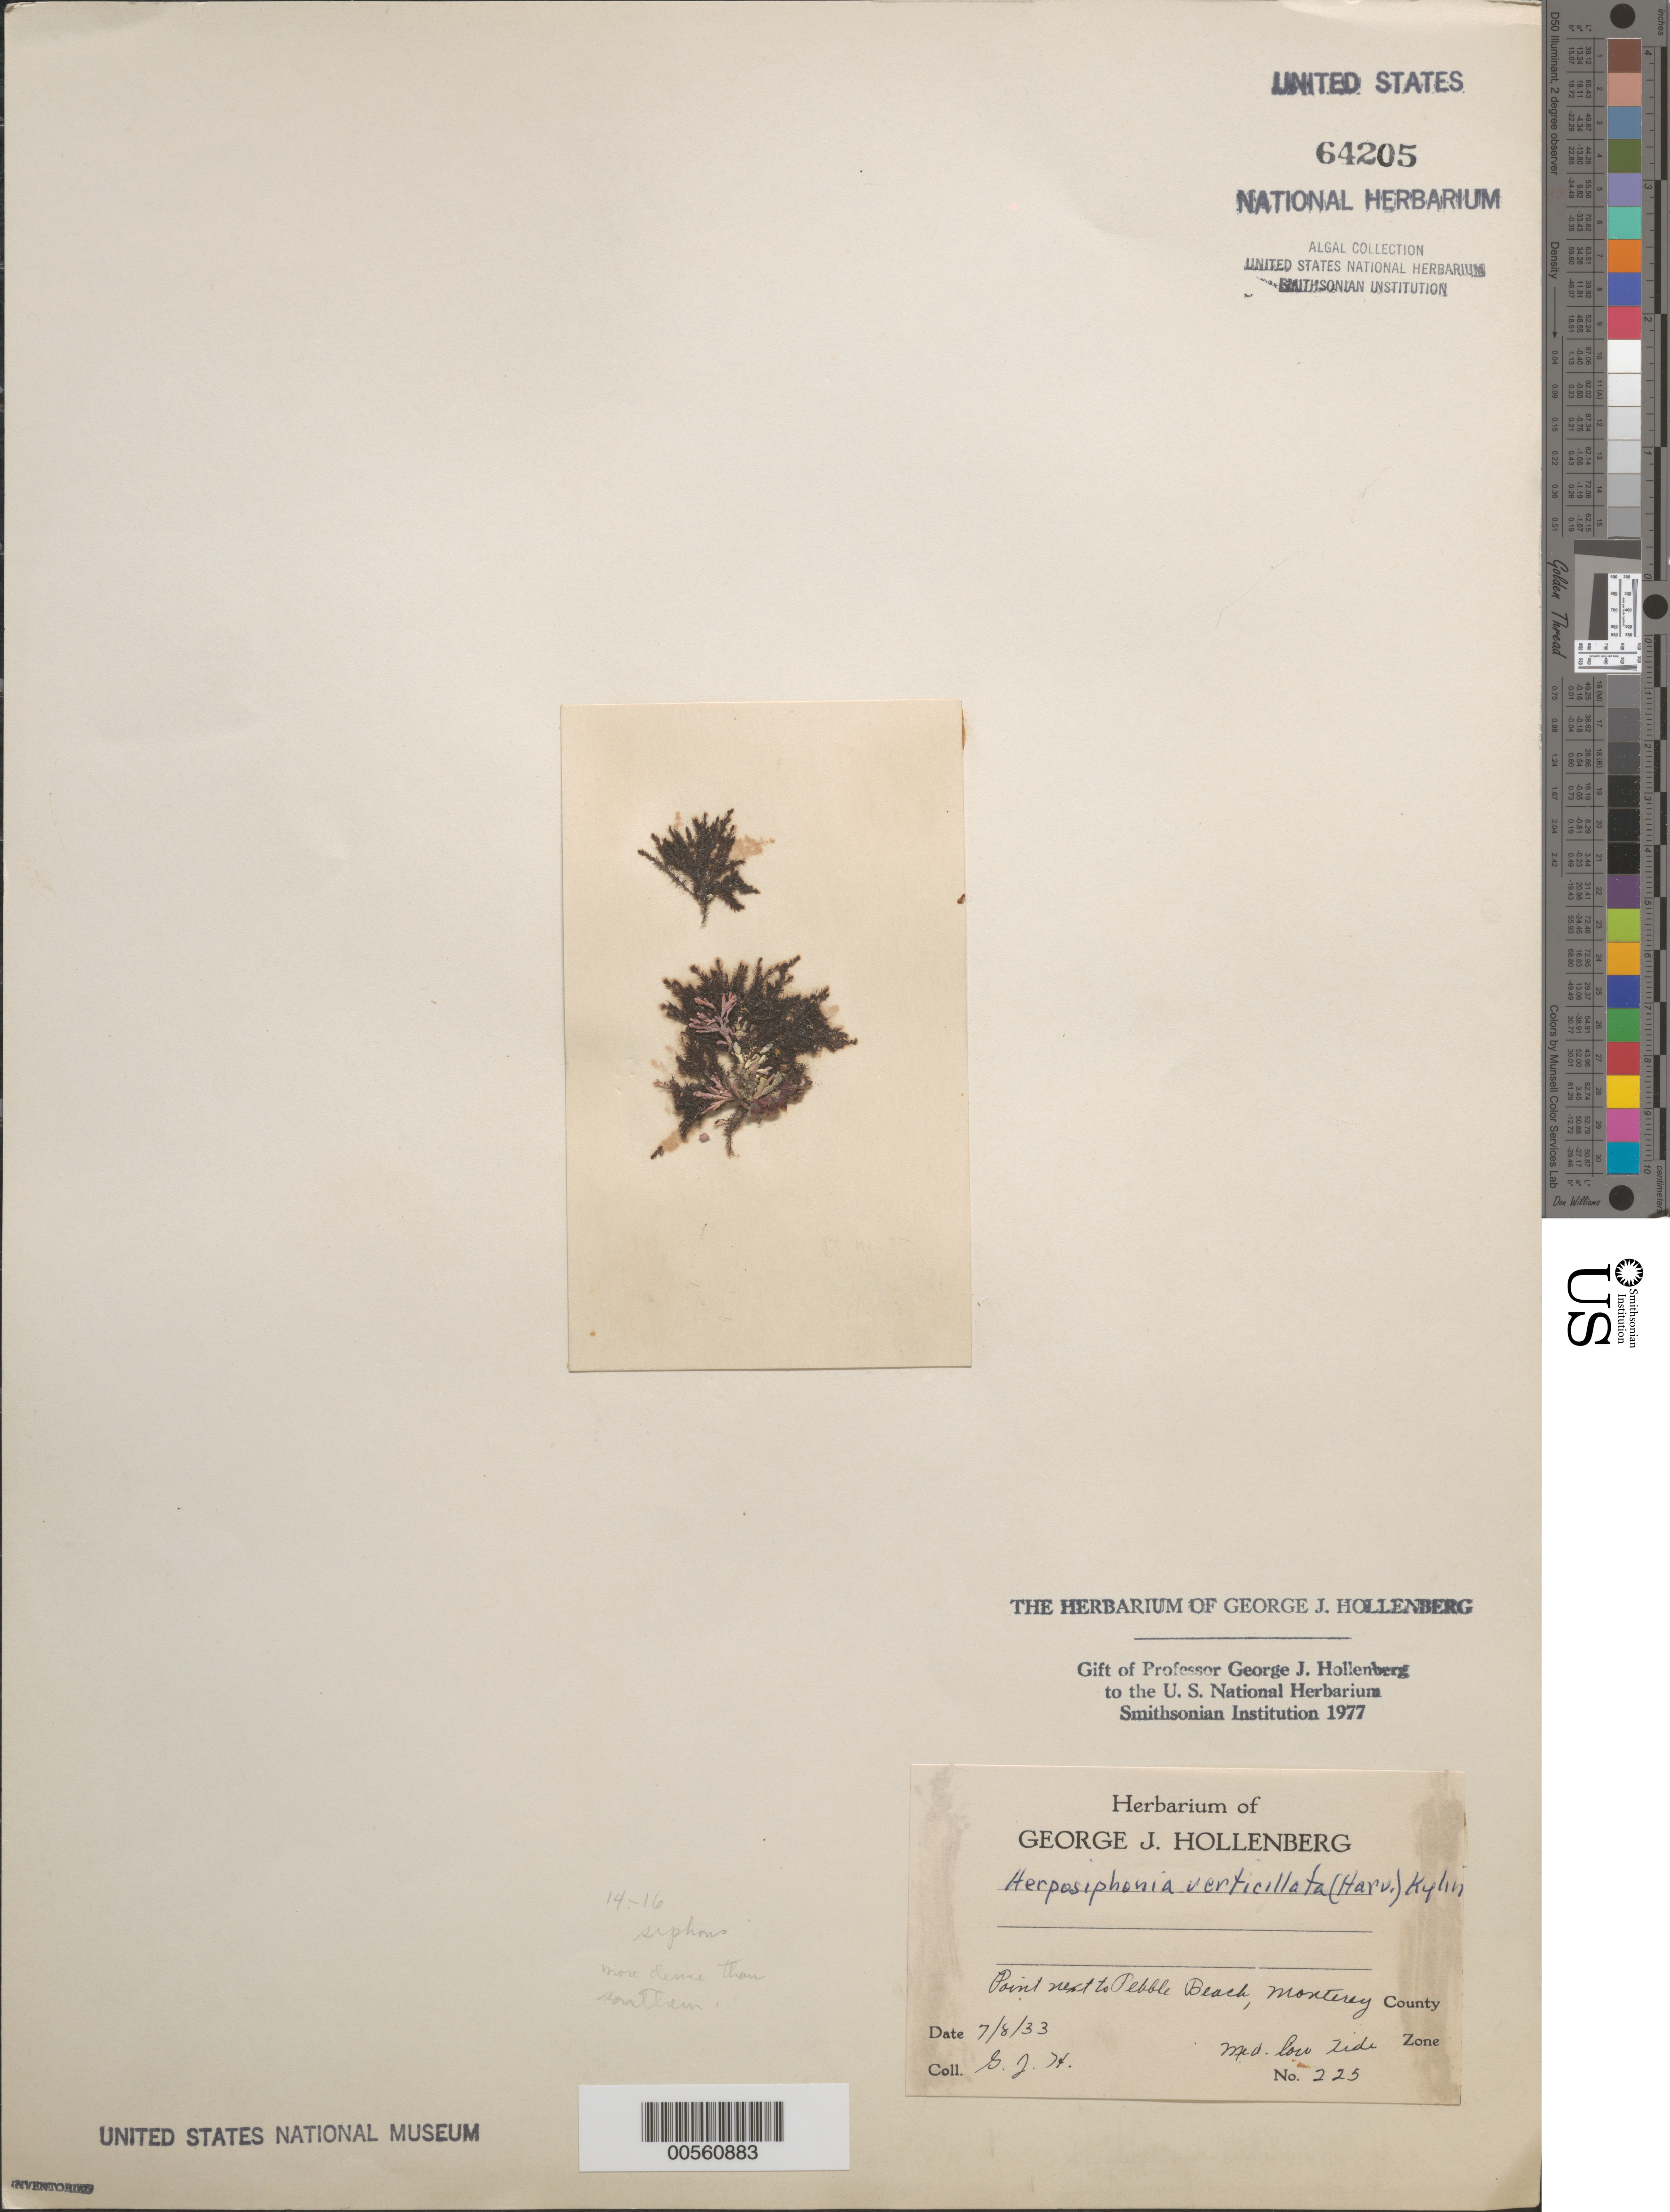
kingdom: Plantae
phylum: Rhodophyta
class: Florideophyceae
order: Ceramiales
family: Rhodomelaceae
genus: Herposiphonia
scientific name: Herposiphonia verticillata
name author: (Harv.) Kylin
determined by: Hollenberg, George J.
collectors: G. Hollenberg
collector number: GJH 225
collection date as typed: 08 Jul 1933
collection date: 1933-07-08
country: United States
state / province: California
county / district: Monterey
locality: Point next to Pebble Beach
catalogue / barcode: US 64205